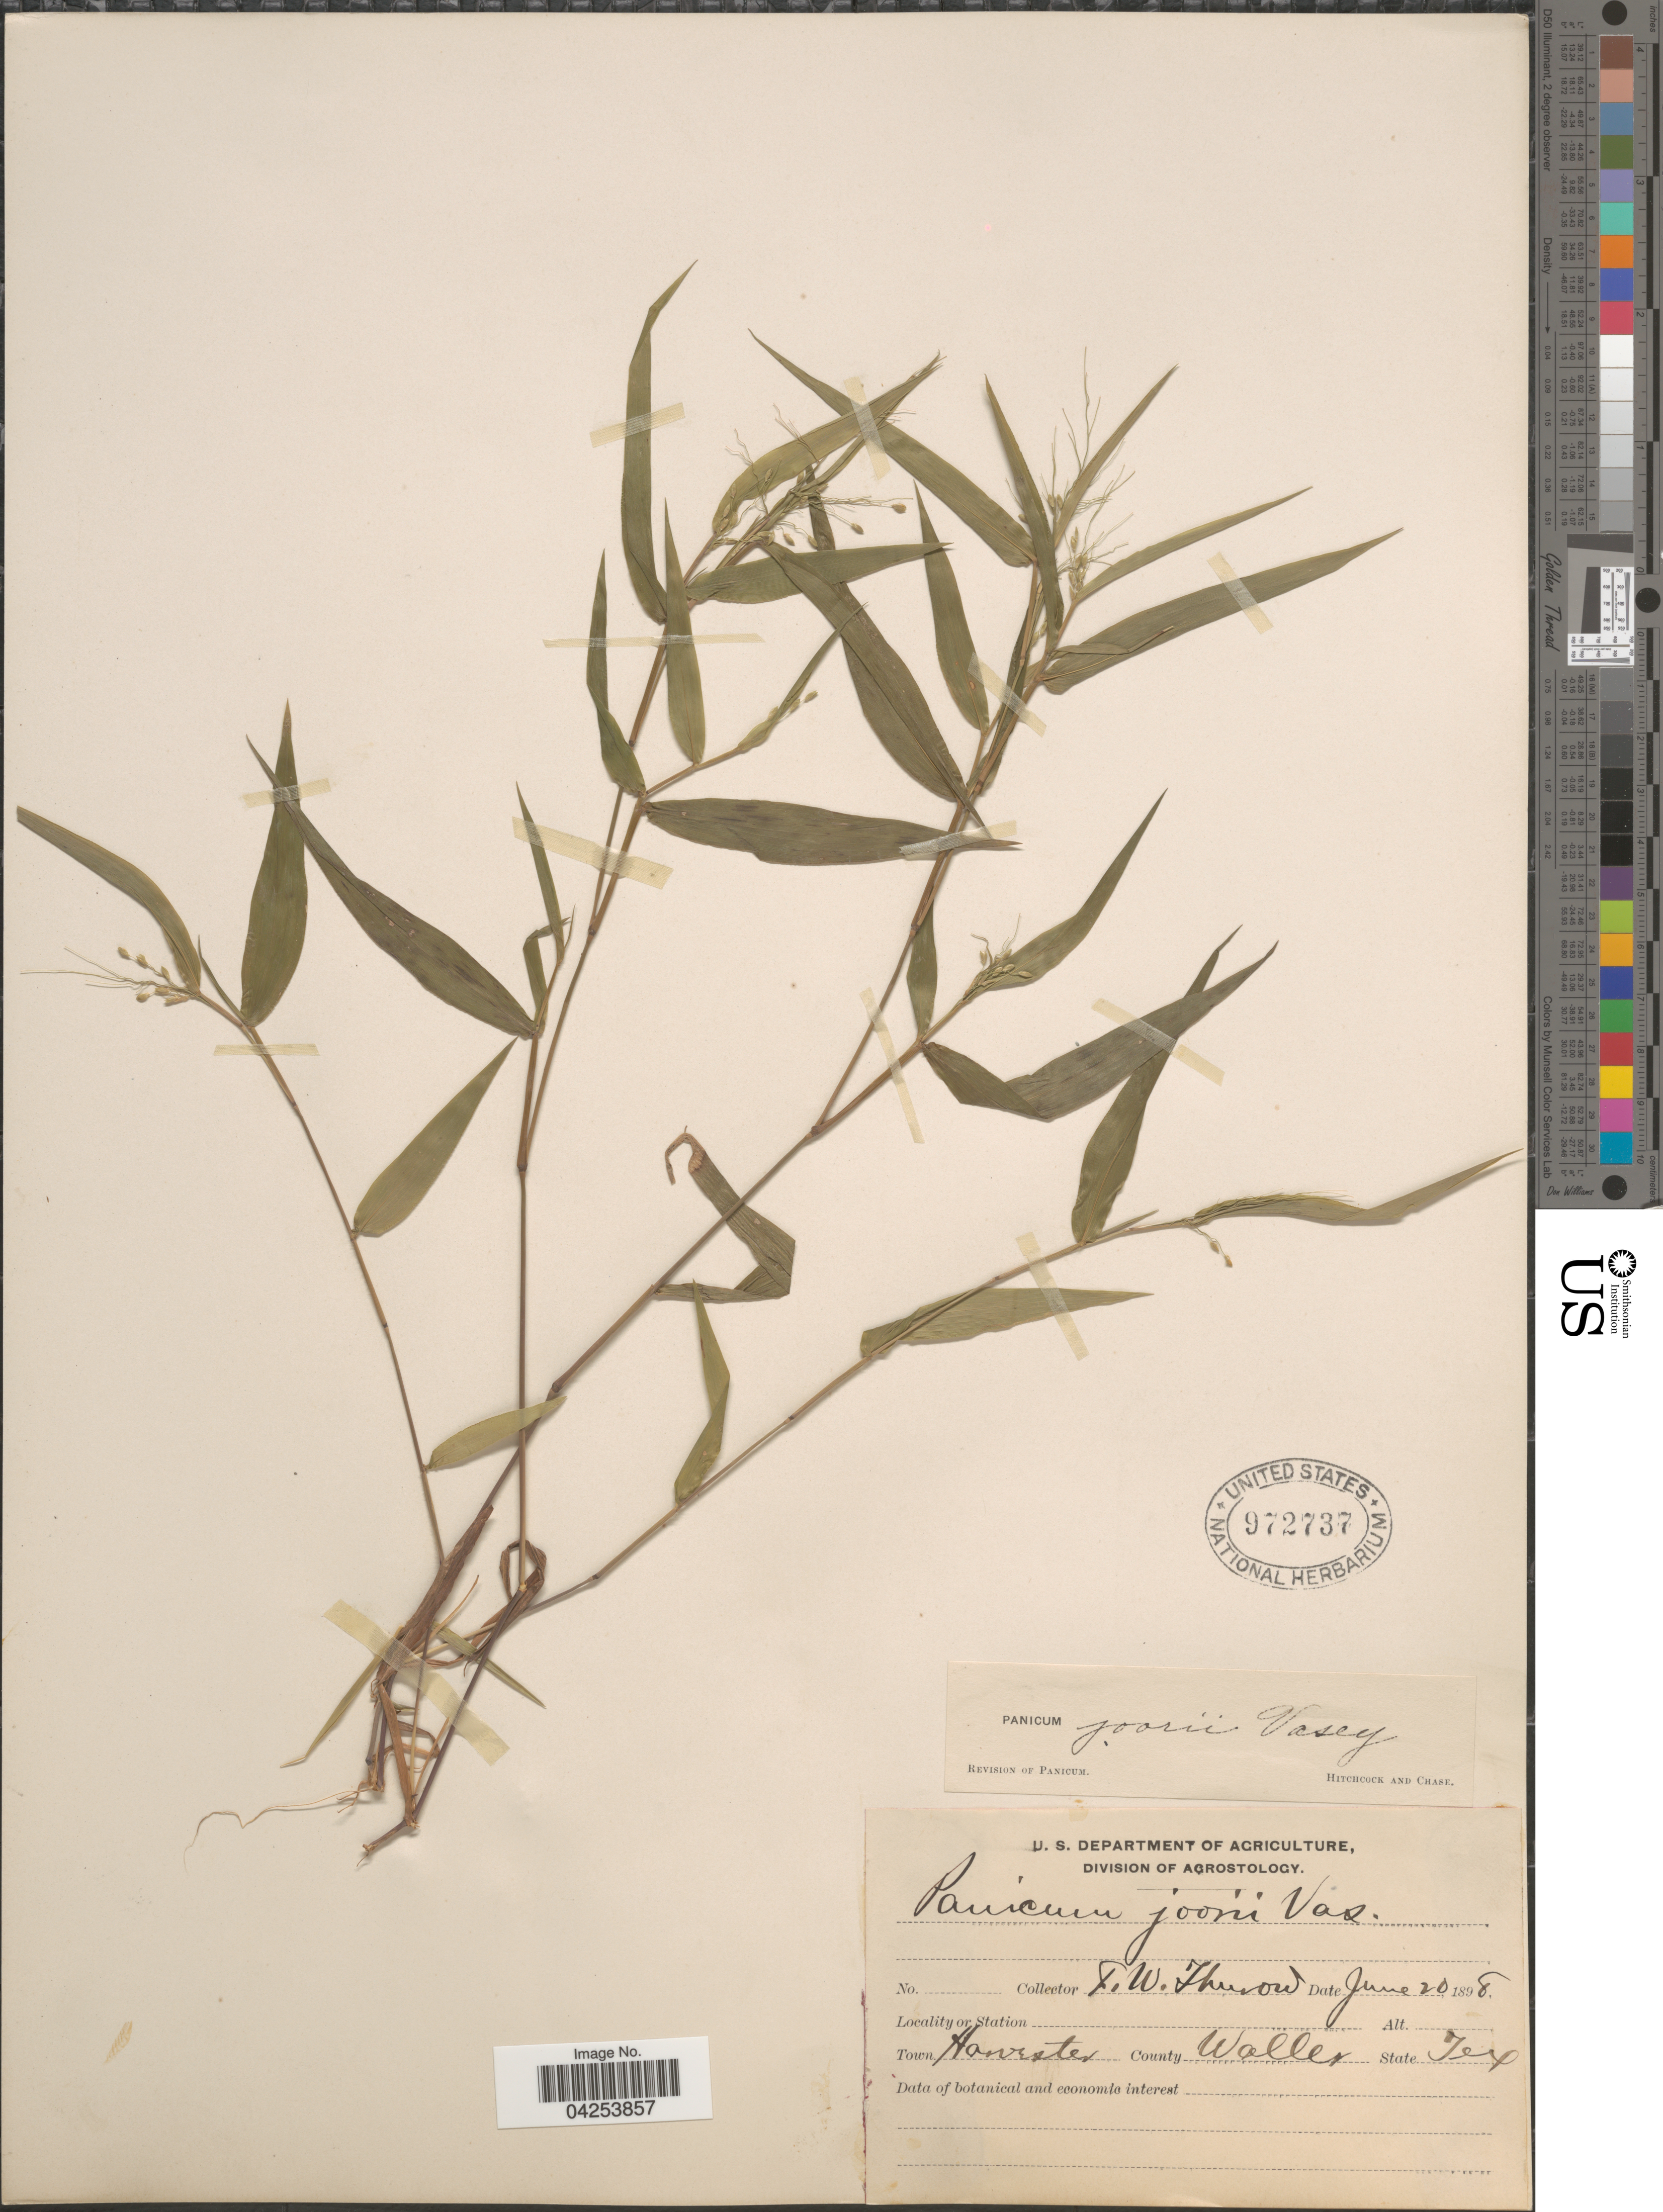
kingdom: Plantae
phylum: Tracheophyta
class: Liliopsida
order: Poales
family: Poaceae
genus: Dichanthelium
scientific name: Dichanthelium commutatum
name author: (Schult.) Gould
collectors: F. Thuron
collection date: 1898-06-20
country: United States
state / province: Texas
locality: Town Harvester. County Waller.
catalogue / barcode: US 972737